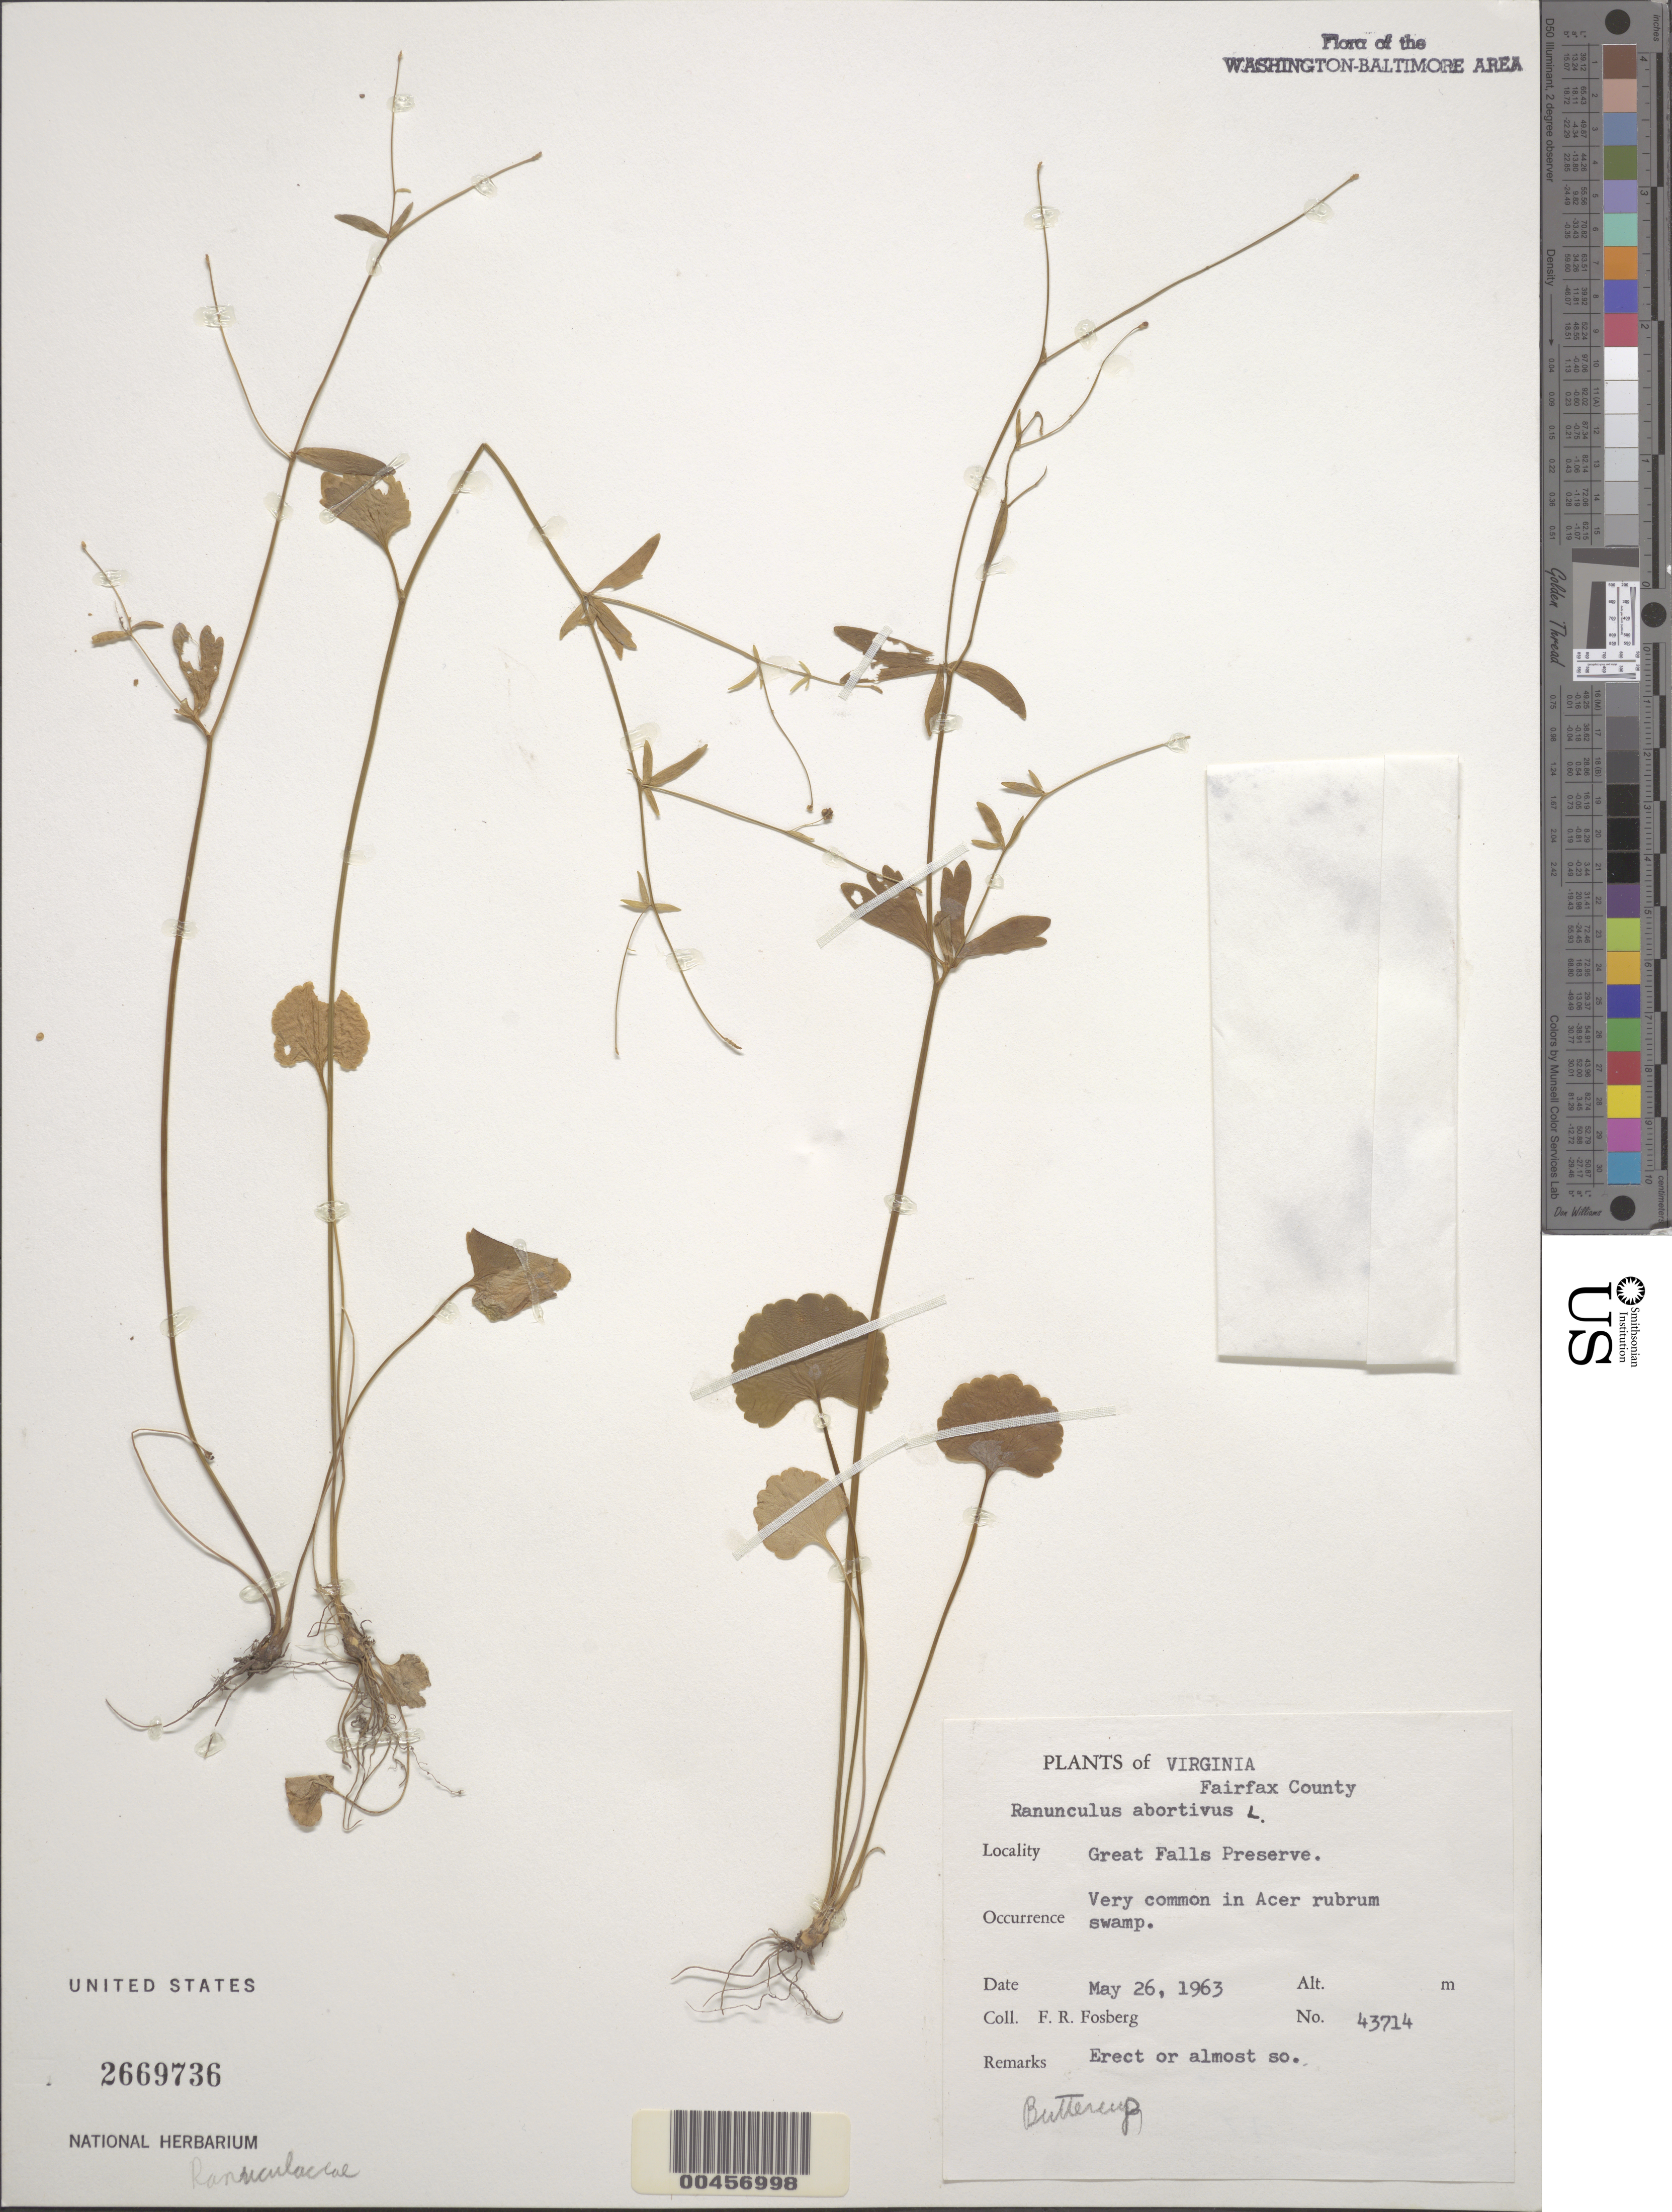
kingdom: Plantae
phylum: Tracheophyta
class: Magnoliopsida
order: Ranunculales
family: Ranunculaceae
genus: Ranunculus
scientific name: Ranunculus abortivus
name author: L.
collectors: F. R. Fosberg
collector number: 43714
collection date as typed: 26 May 1963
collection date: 1963-05-26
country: United States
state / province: Virginia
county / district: Fairfax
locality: Great Falls Preserve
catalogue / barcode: US 2669736